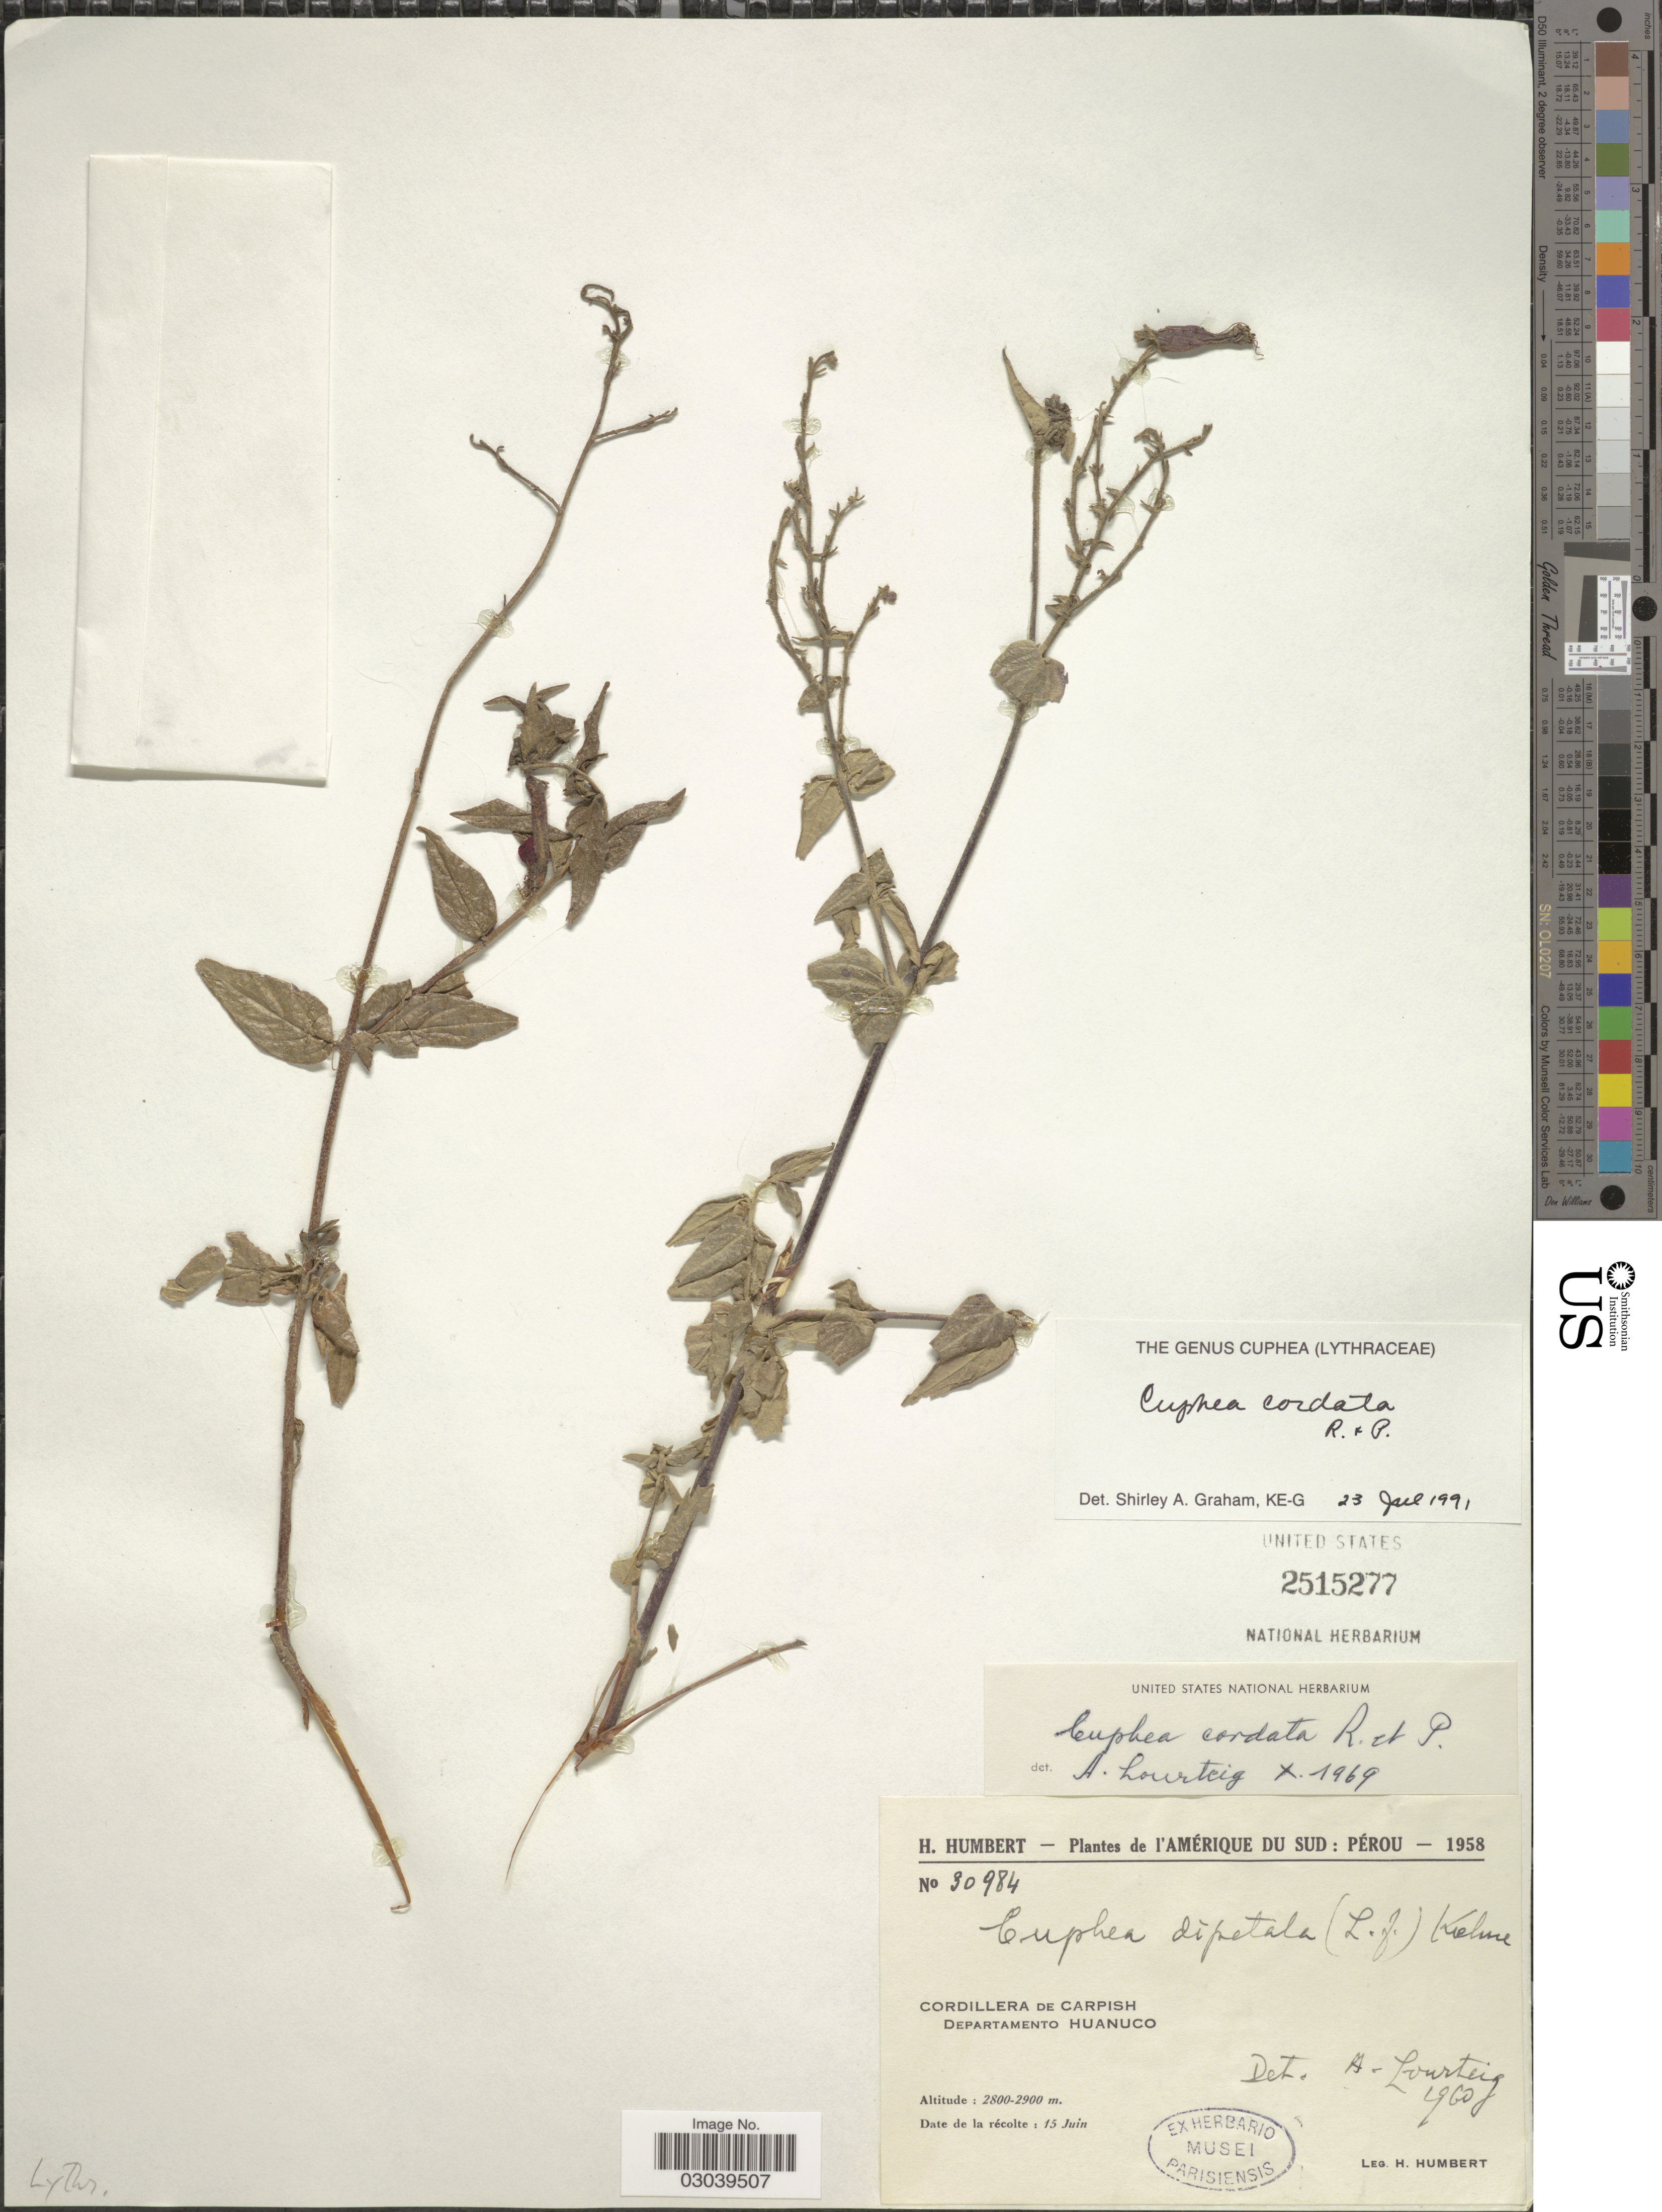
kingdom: Plantae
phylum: Tracheophyta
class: Magnoliopsida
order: Myrtales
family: Lythraceae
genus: Cuphea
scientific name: Cuphea cordata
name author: Ruiz & Pav.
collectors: H. Humbert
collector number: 30984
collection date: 1958-06-15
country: Peru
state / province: Huánuco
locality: Cordillera de Carpish. Departamento Huanuco.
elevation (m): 2800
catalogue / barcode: US 2515277